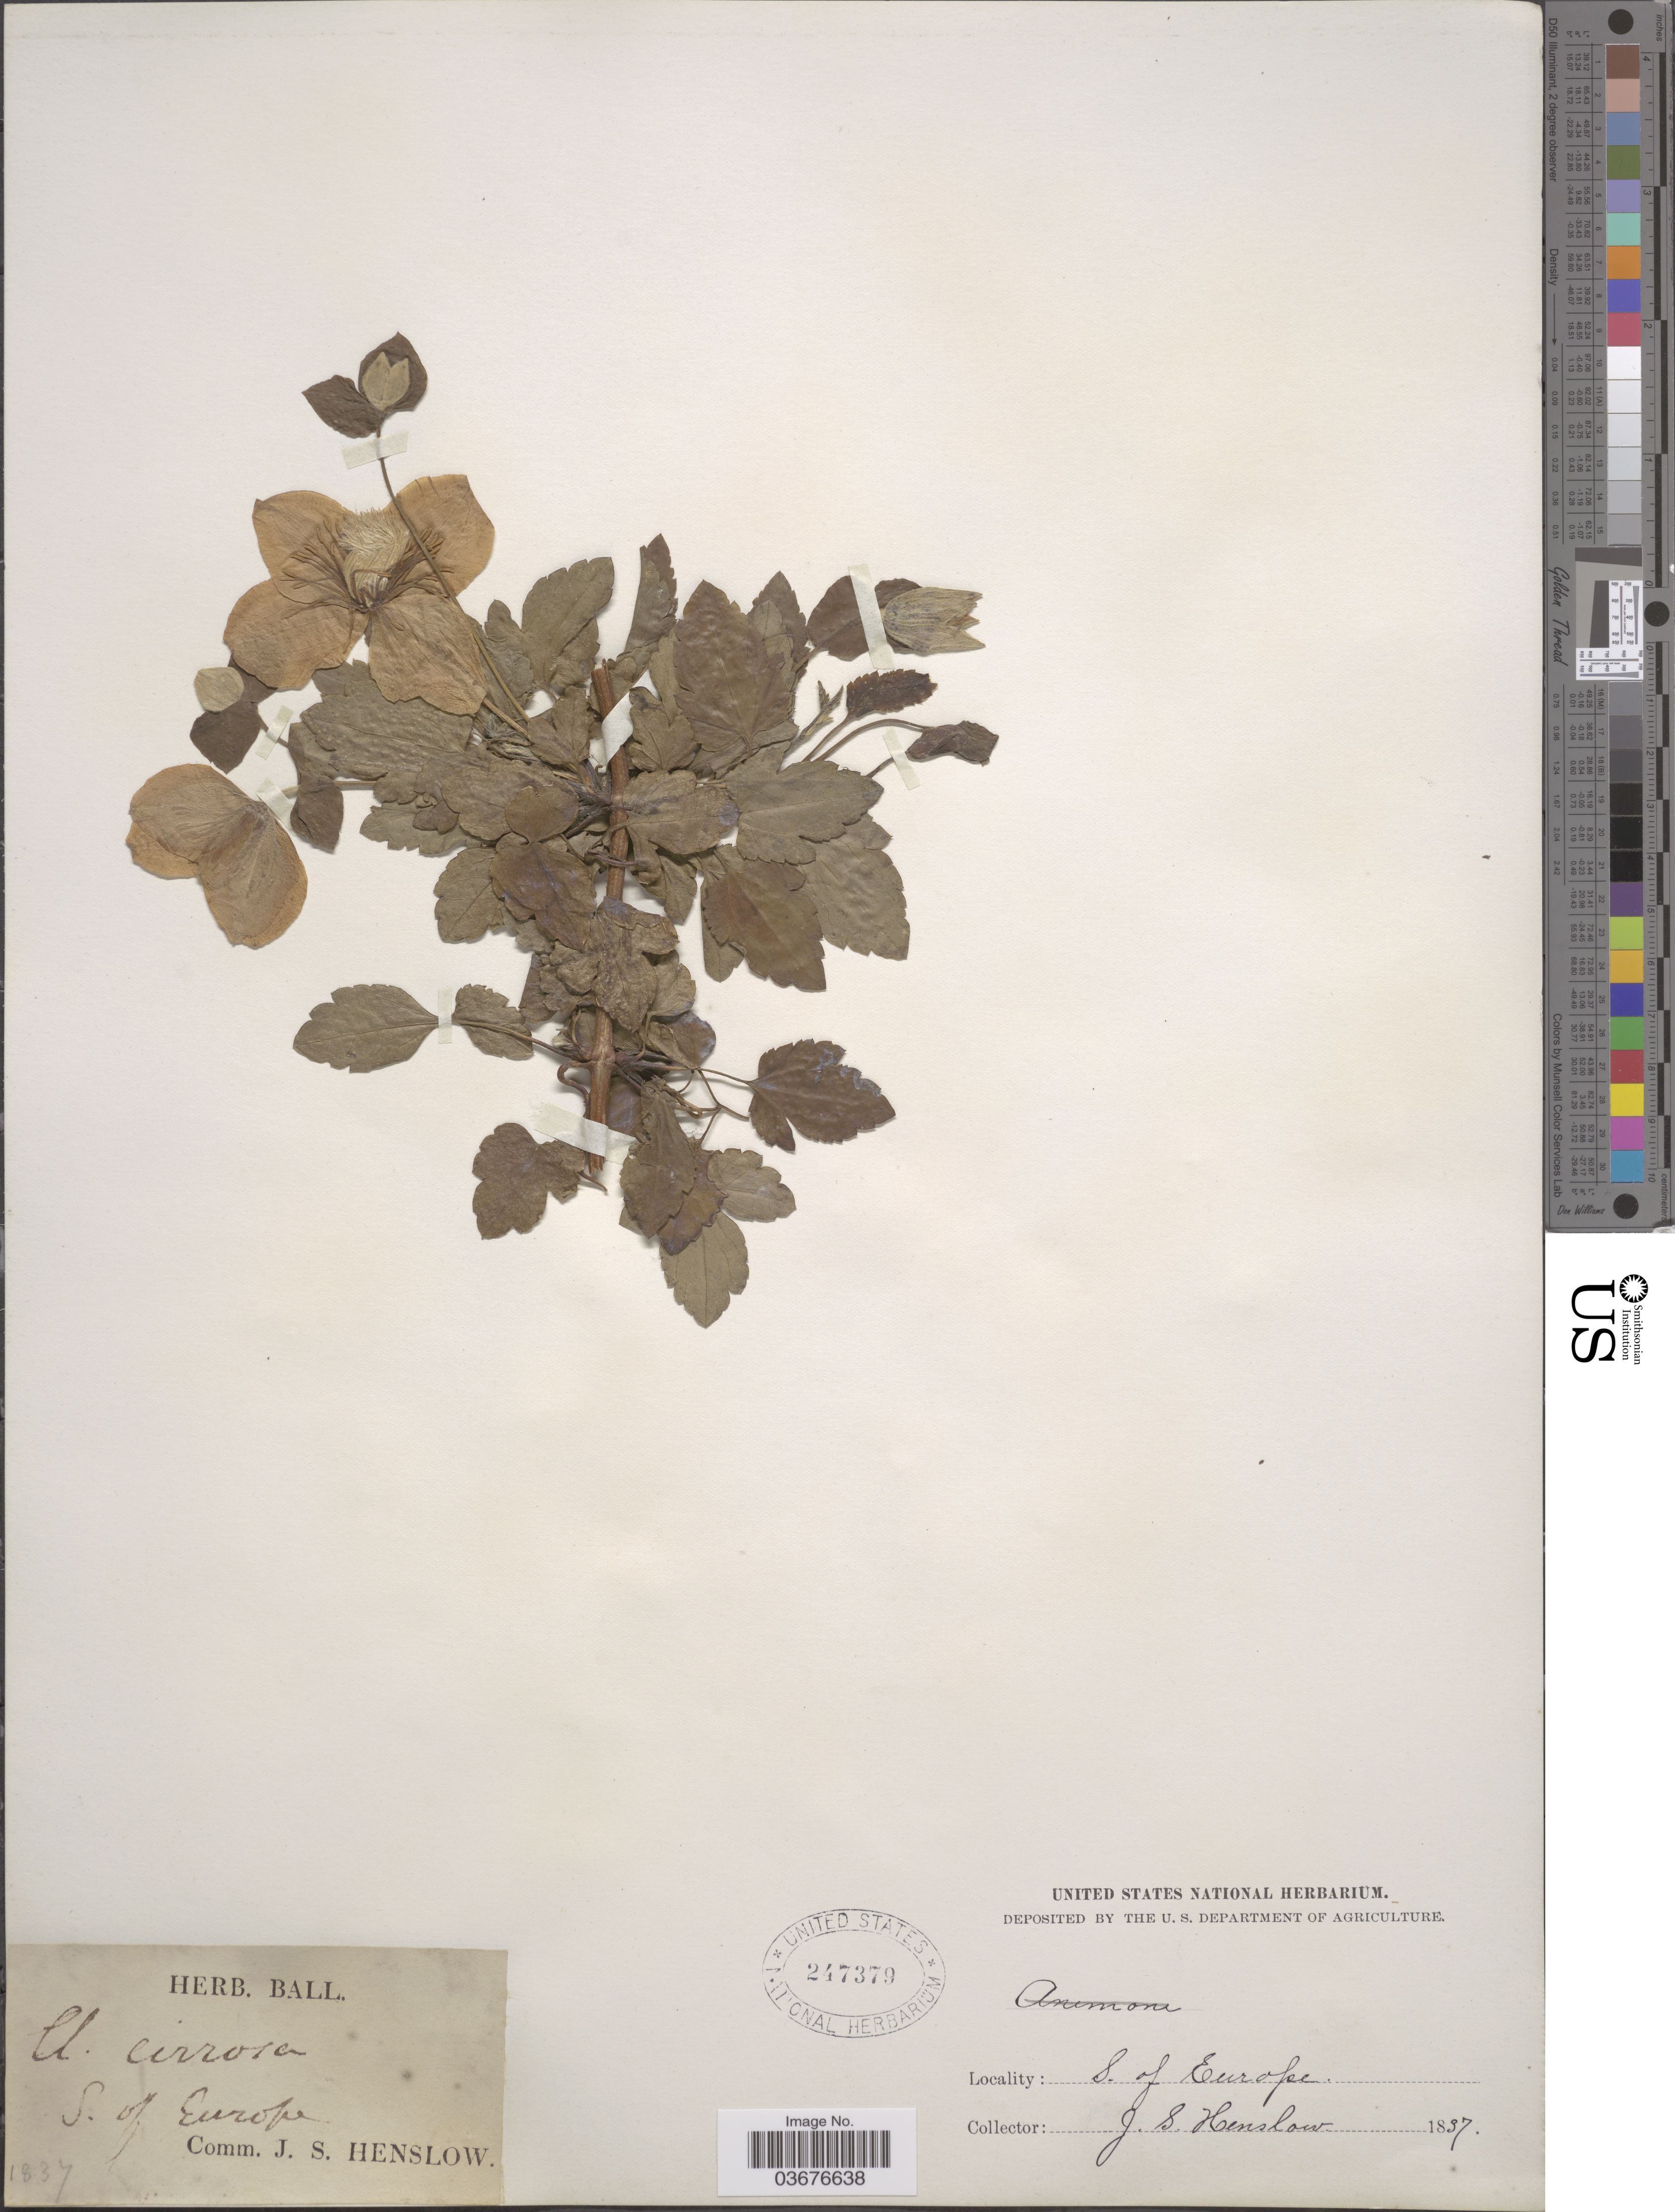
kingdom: Plantae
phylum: Tracheophyta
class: Magnoliopsida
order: Ranunculales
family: Ranunculaceae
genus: Clematis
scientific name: Clematis cirrhosa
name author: L.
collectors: ex herb. Ball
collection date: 1837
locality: South of Europe.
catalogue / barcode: US 247379